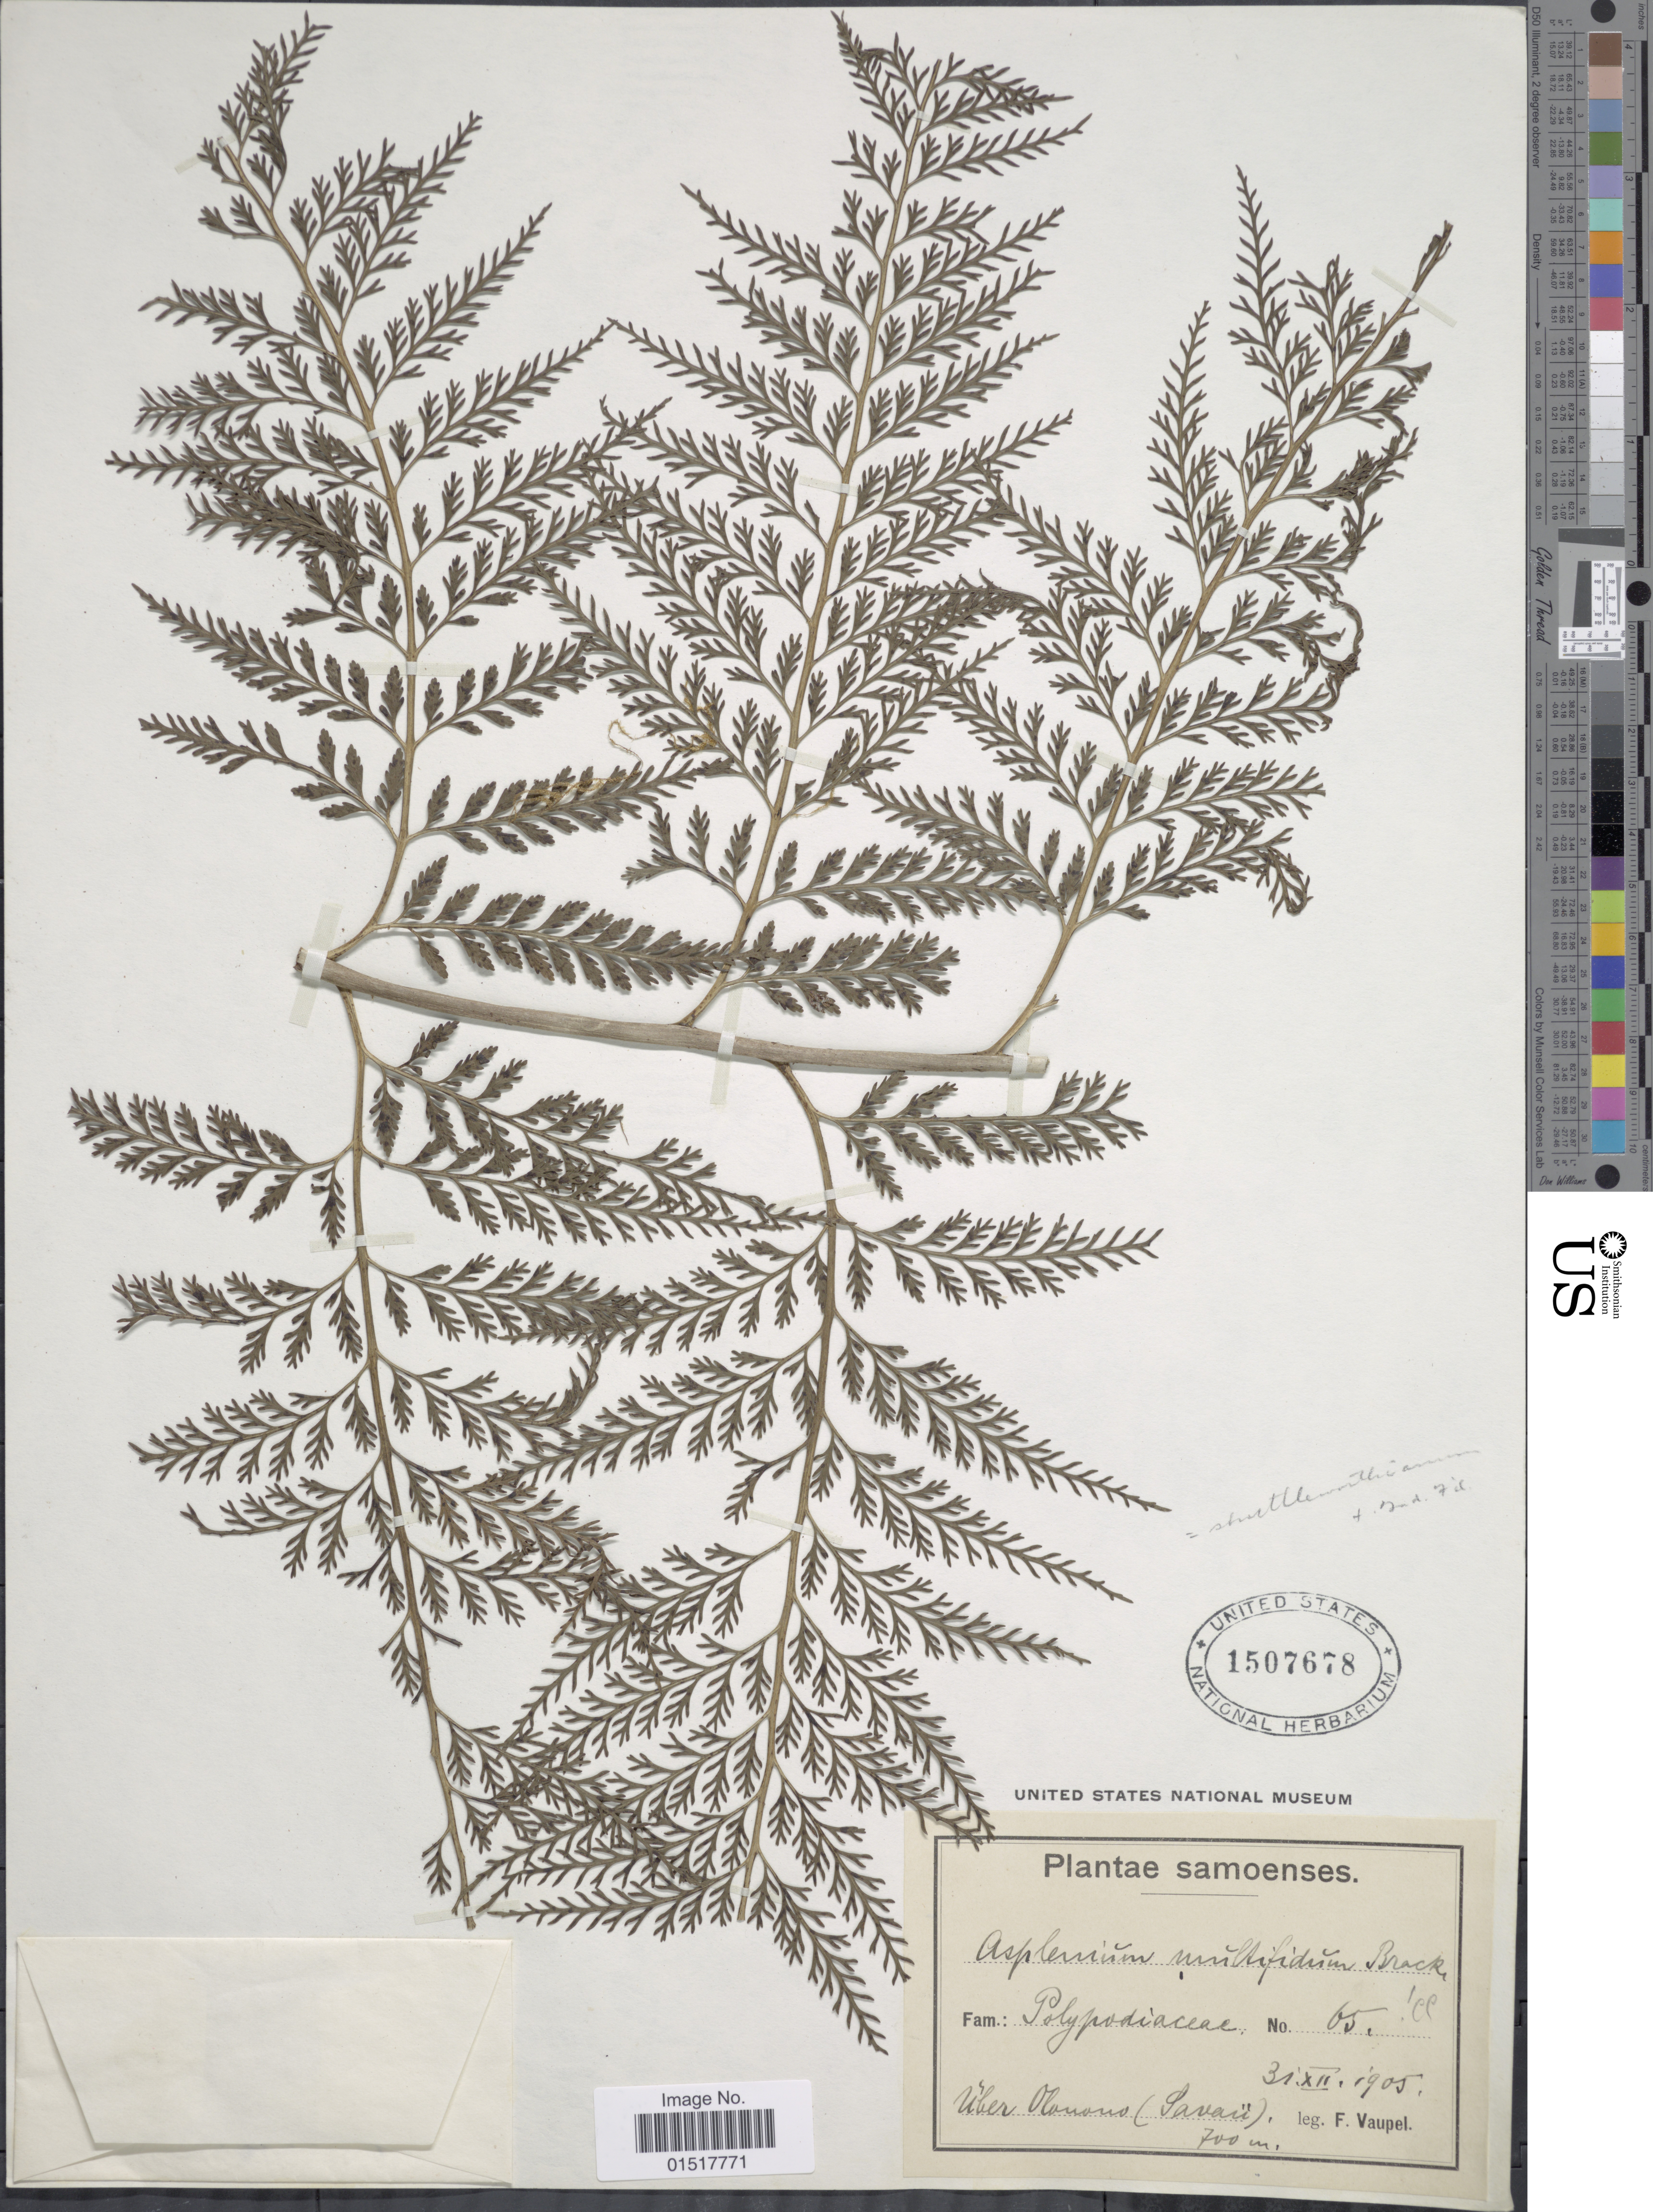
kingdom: Plantae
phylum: Tracheophyta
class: Polypodiopsida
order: Polypodiales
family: Aspleniaceae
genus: Asplenium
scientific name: Asplenium shuttleworthianum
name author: Kunze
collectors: F. Vaupel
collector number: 65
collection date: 1905-12-31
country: Samoa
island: Savai'i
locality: Samoenses. Uber Olonono (Savaii).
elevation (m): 700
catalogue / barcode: US 1507678